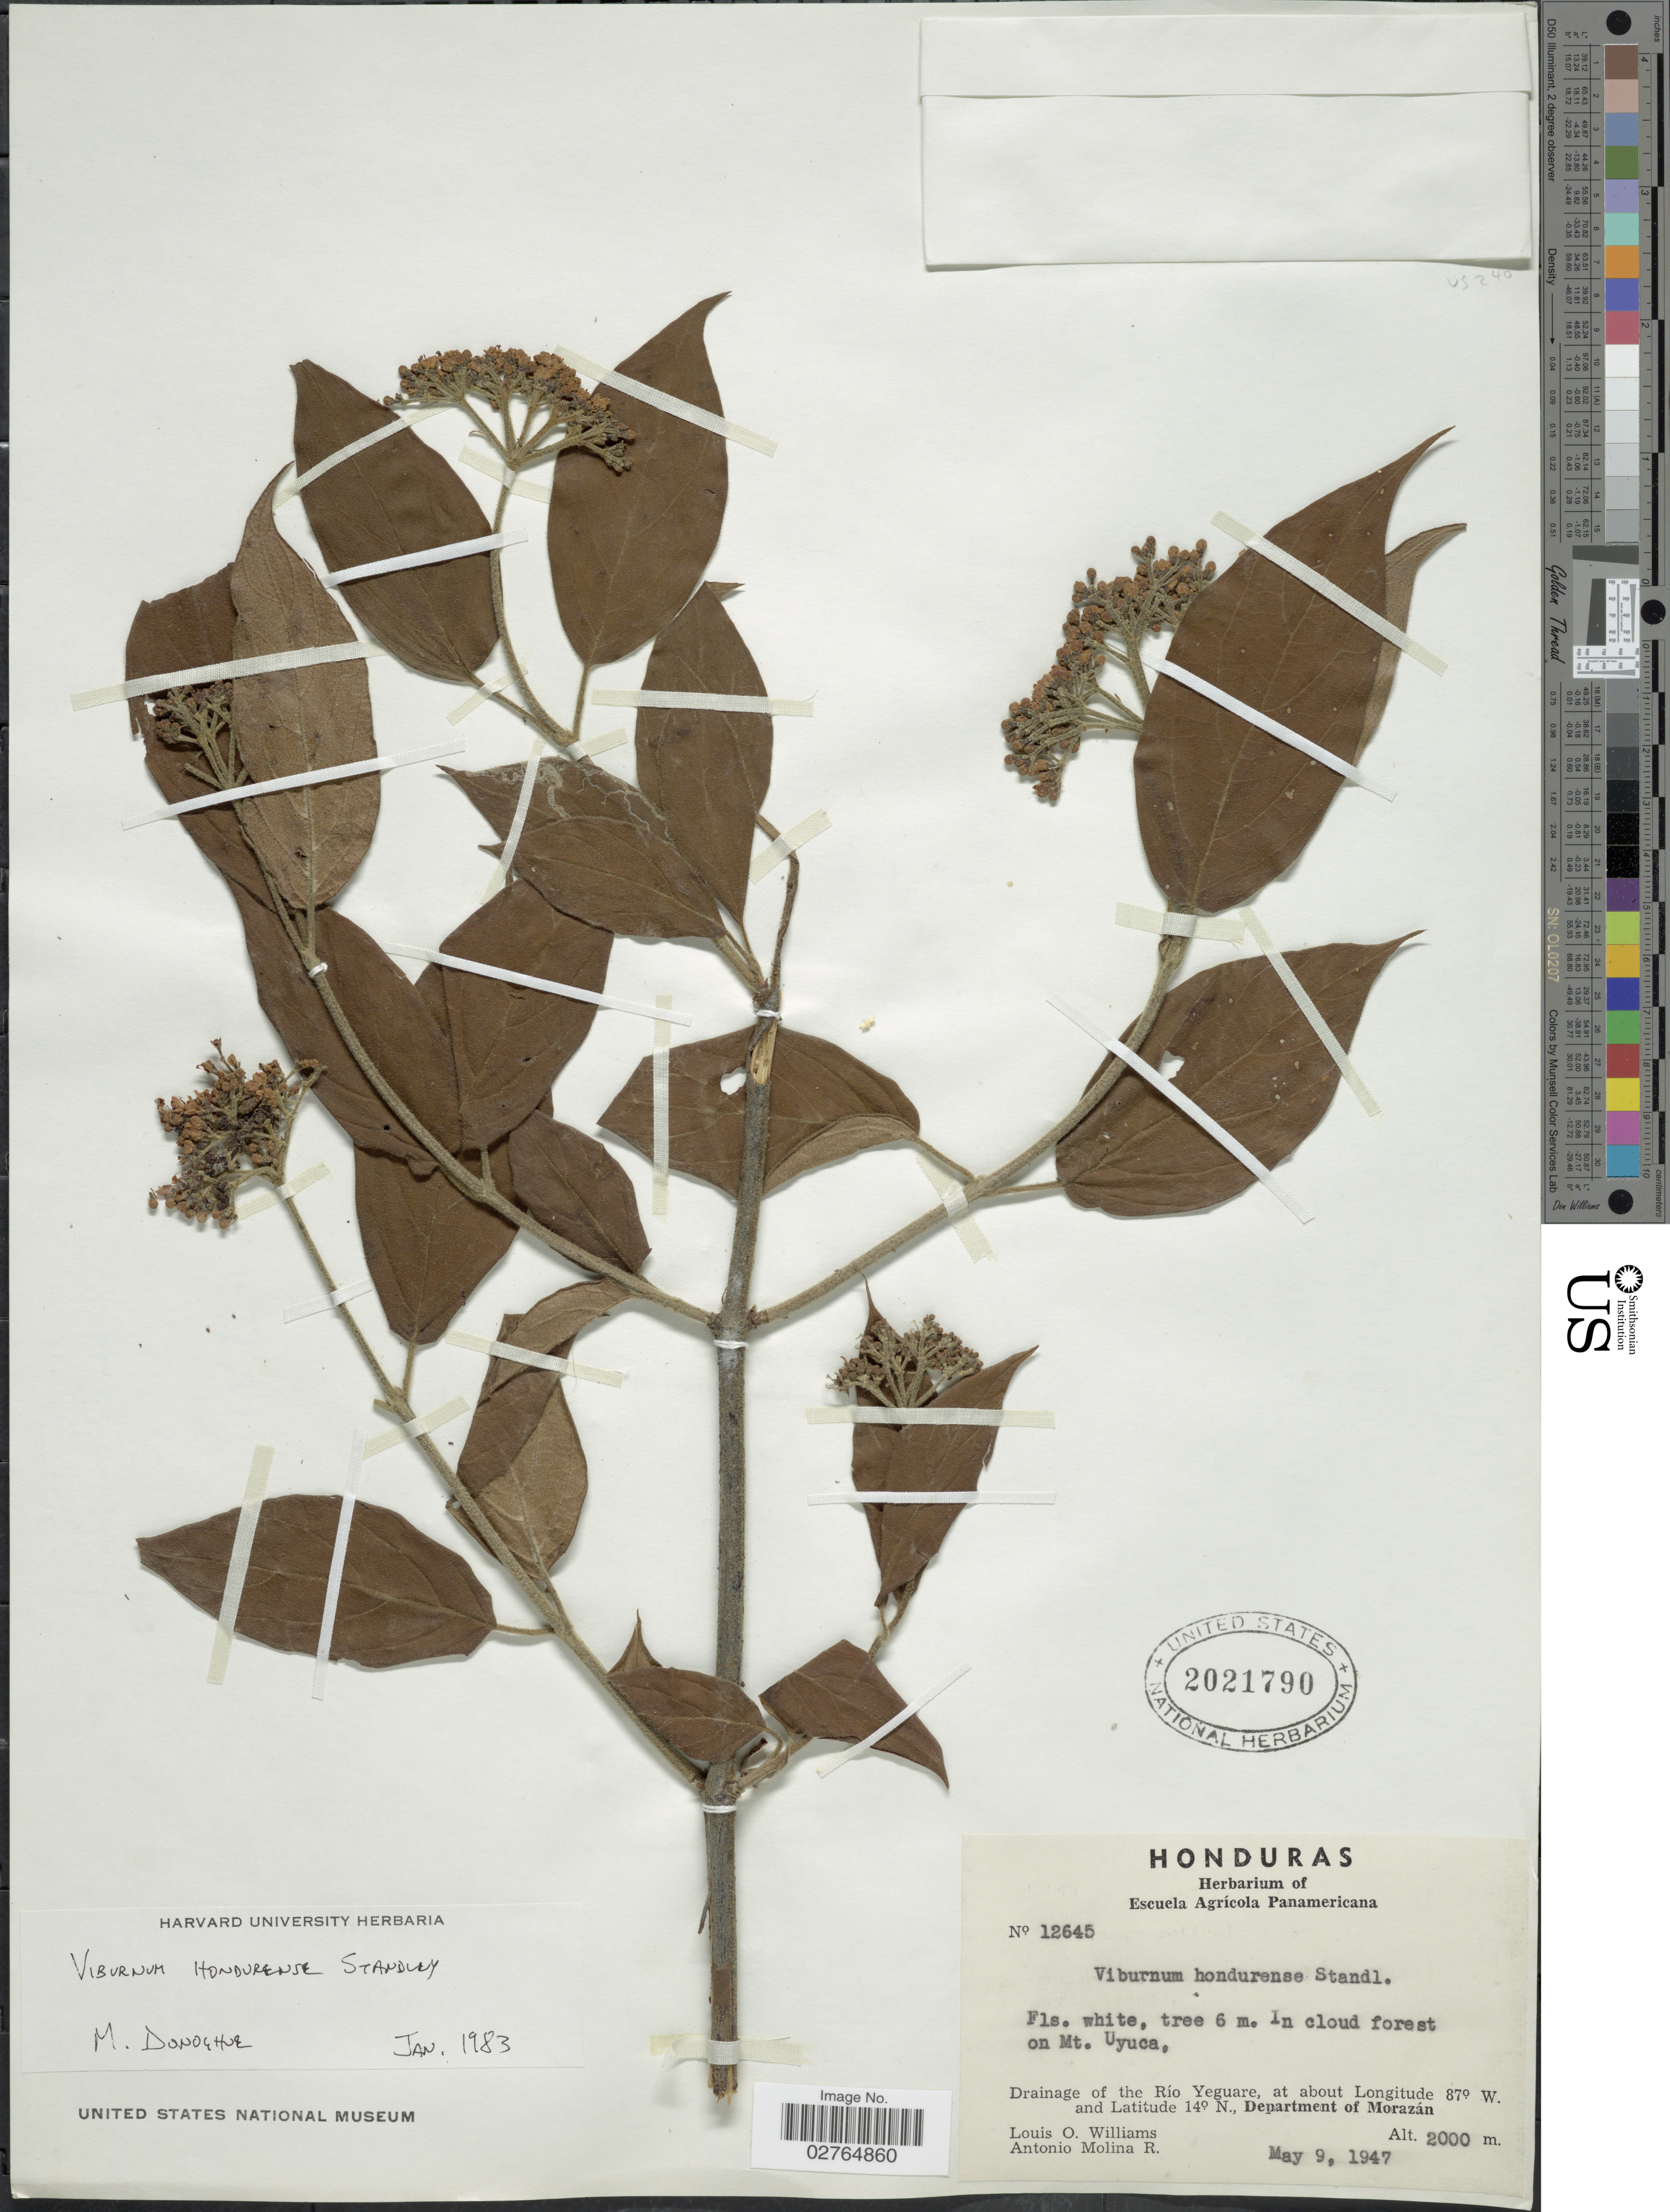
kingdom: Plantae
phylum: Tracheophyta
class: Magnoliopsida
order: Dipsacales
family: Viburnaceae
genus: Viburnum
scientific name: Viburnum hondurense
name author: Standl.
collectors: L. O. Williams & A. Molina R.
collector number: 12645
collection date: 1947-05-09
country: Honduras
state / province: Fco. Morazán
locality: In cloud forest on Mt. Uyuca, Drainage of the Río Yeguare, Department of Morazán.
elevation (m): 2000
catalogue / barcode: US 2021790